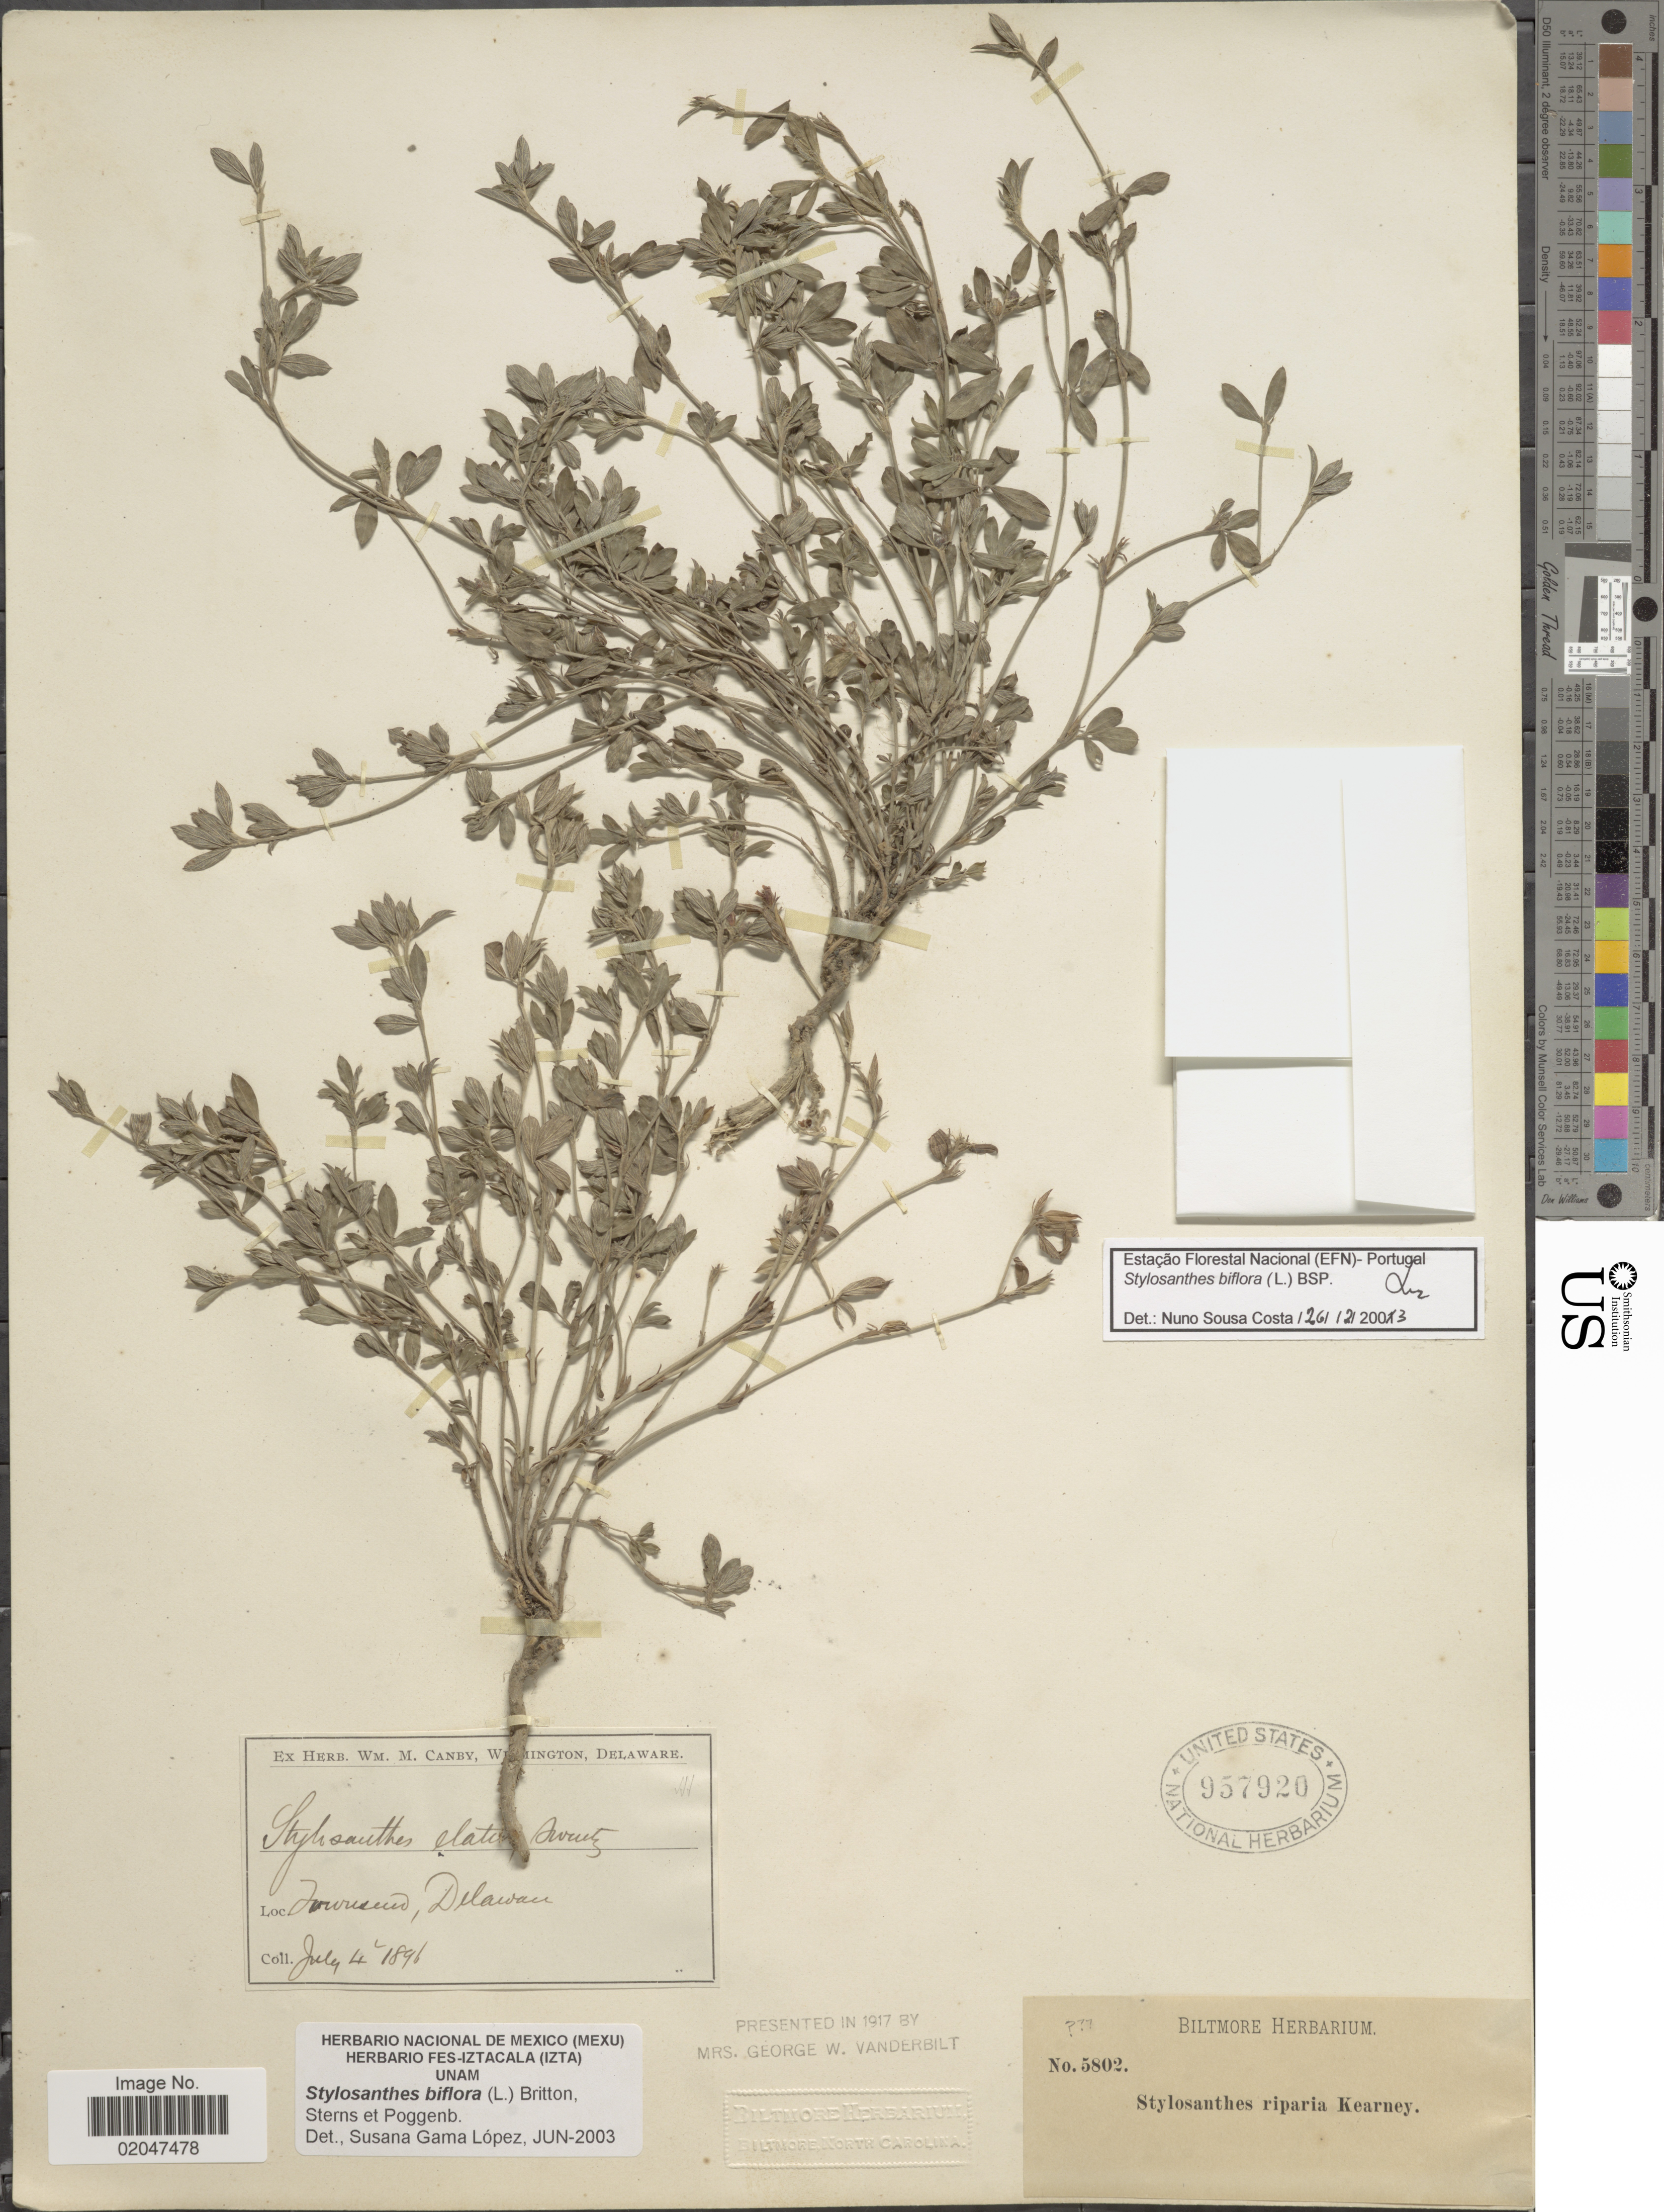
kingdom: Plantae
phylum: Tracheophyta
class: Magnoliopsida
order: Fabales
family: Fabaceae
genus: Stylosanthes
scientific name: Stylosanthes biflora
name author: (L.) Britton et al.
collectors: ex herb. W.M. Canby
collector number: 5802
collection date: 1896-07-04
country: United States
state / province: Delaware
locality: Townsend, Delaware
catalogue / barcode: US 957920